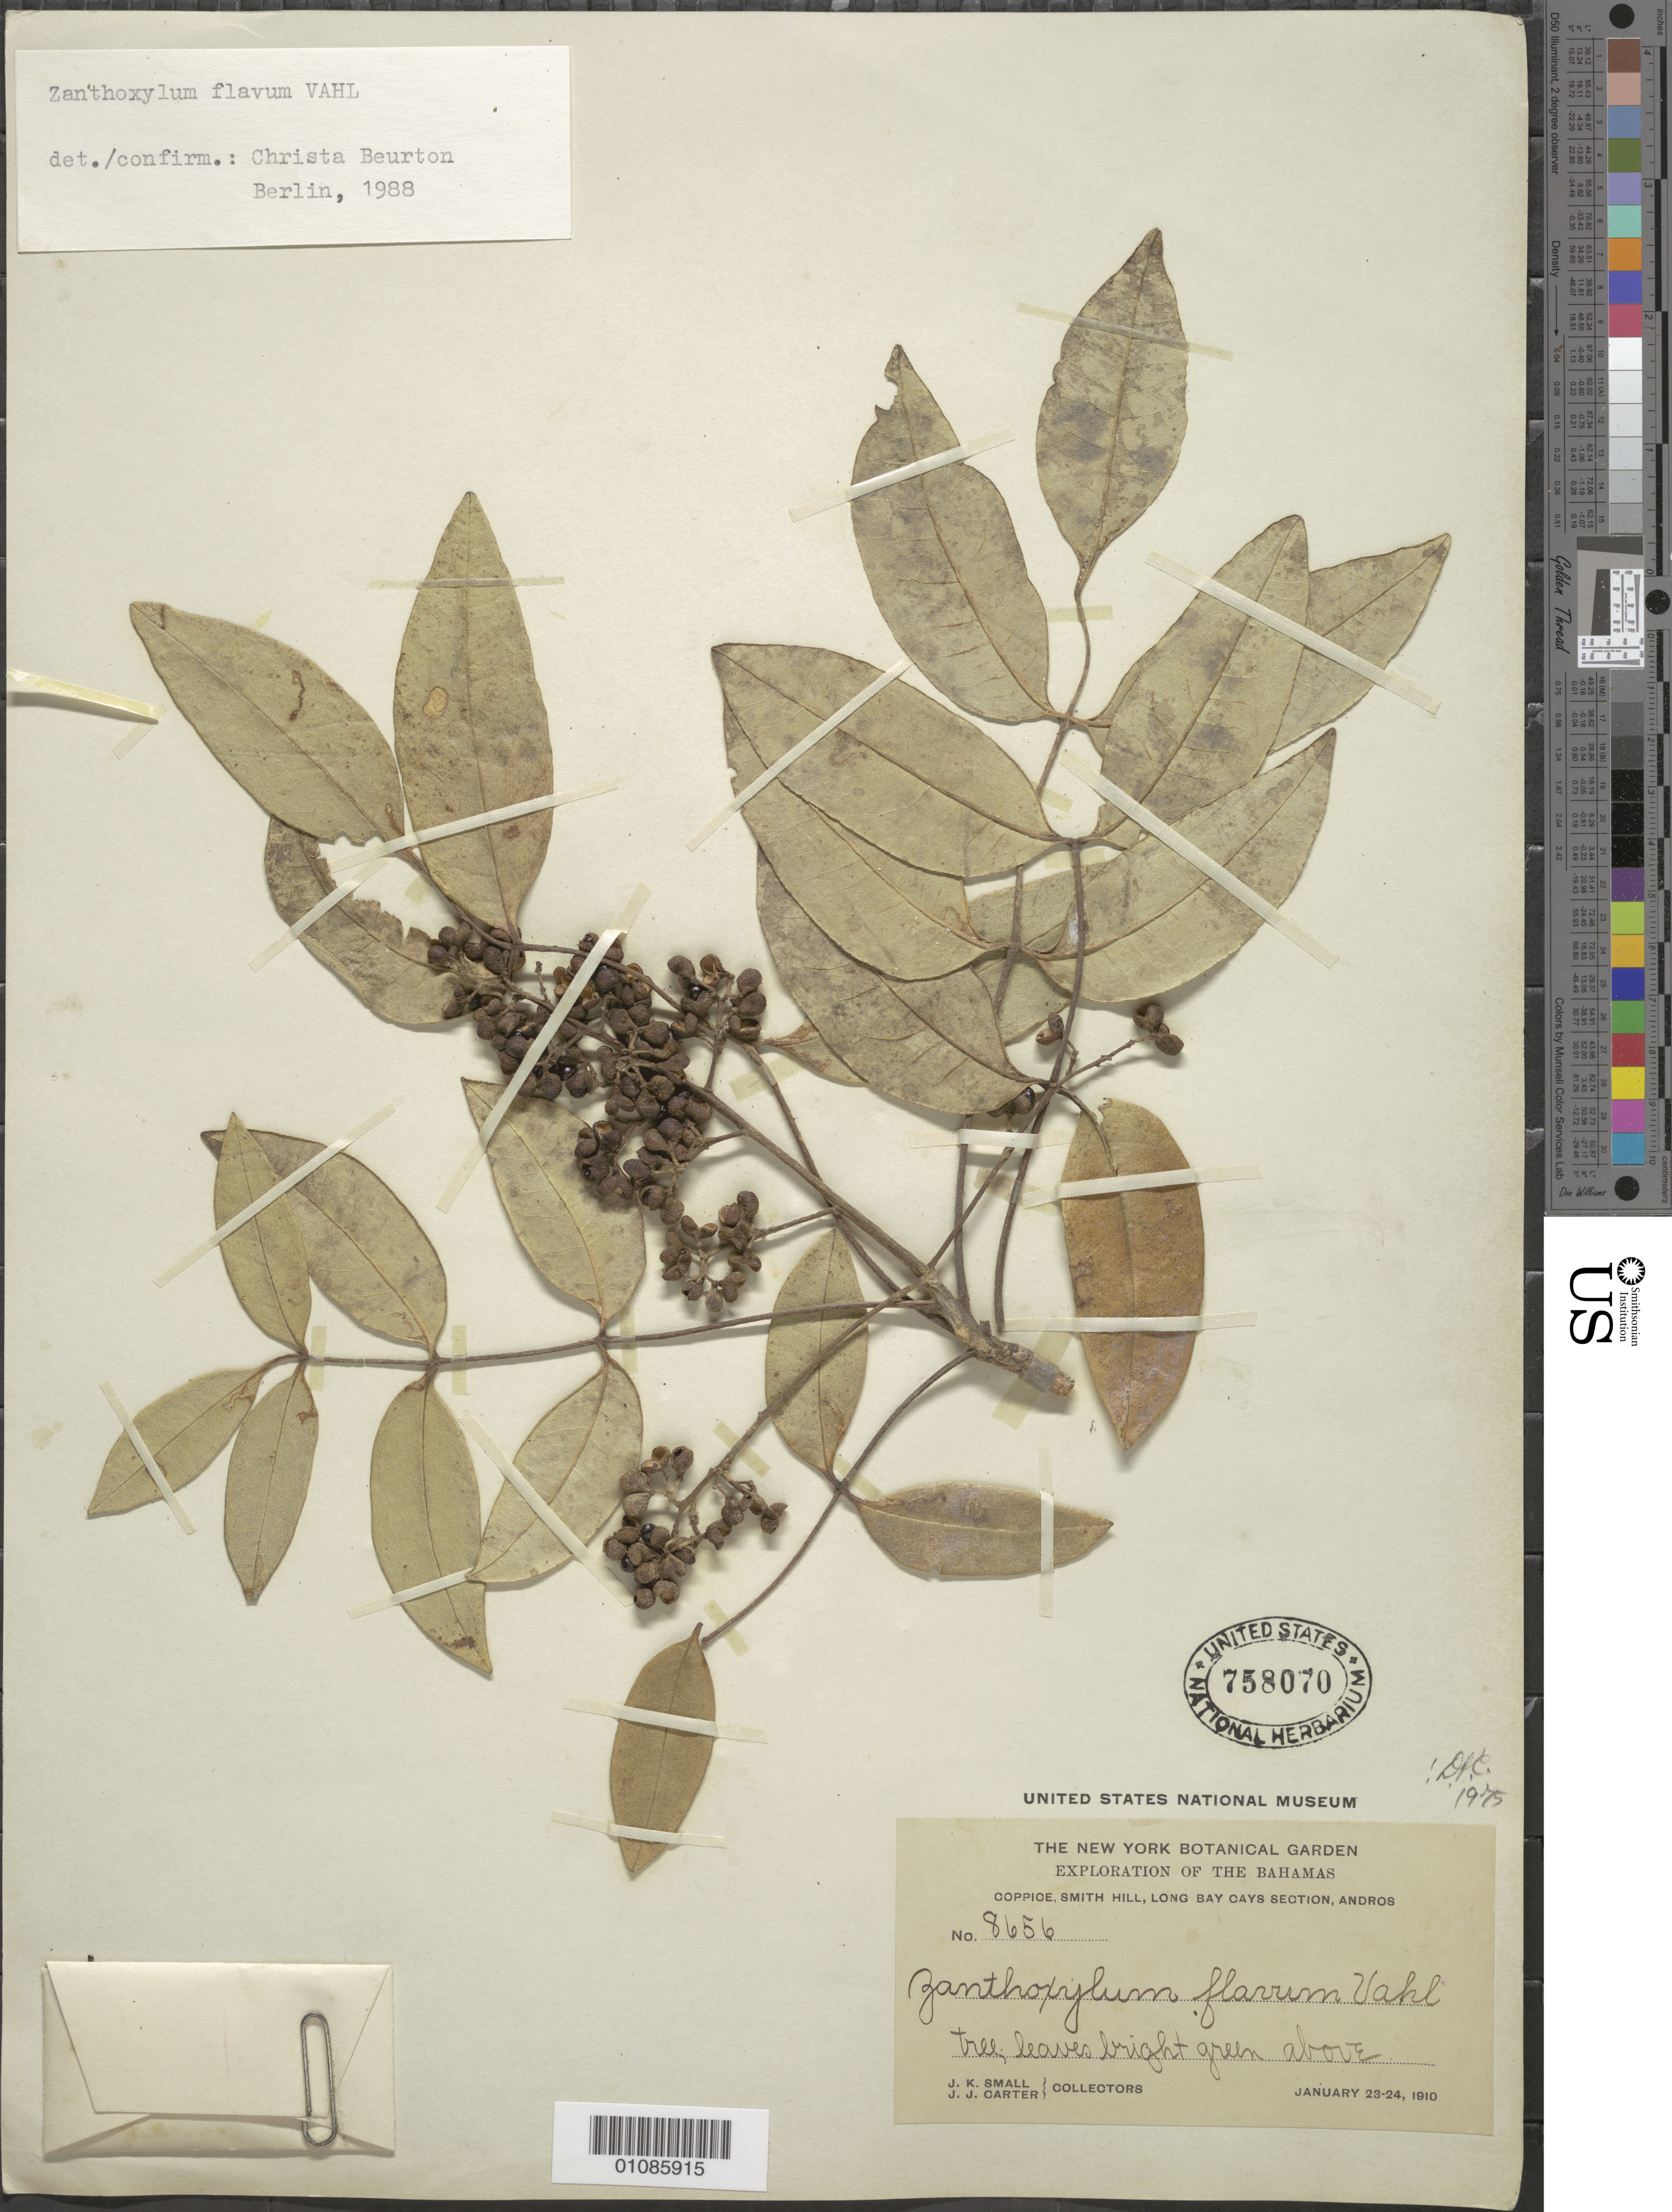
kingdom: Plantae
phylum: Tracheophyta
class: Magnoliopsida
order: Sapindales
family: Rutaceae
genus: Zanthoxylum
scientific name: Zanthoxylum flavum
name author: Vahl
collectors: J. K. Small & J. J. Carter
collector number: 8656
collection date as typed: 23 Jan 1910 to 24 Jan 1910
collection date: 1910-01-23/1910-01-24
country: Bahamas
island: Andros I.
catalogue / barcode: US 758070